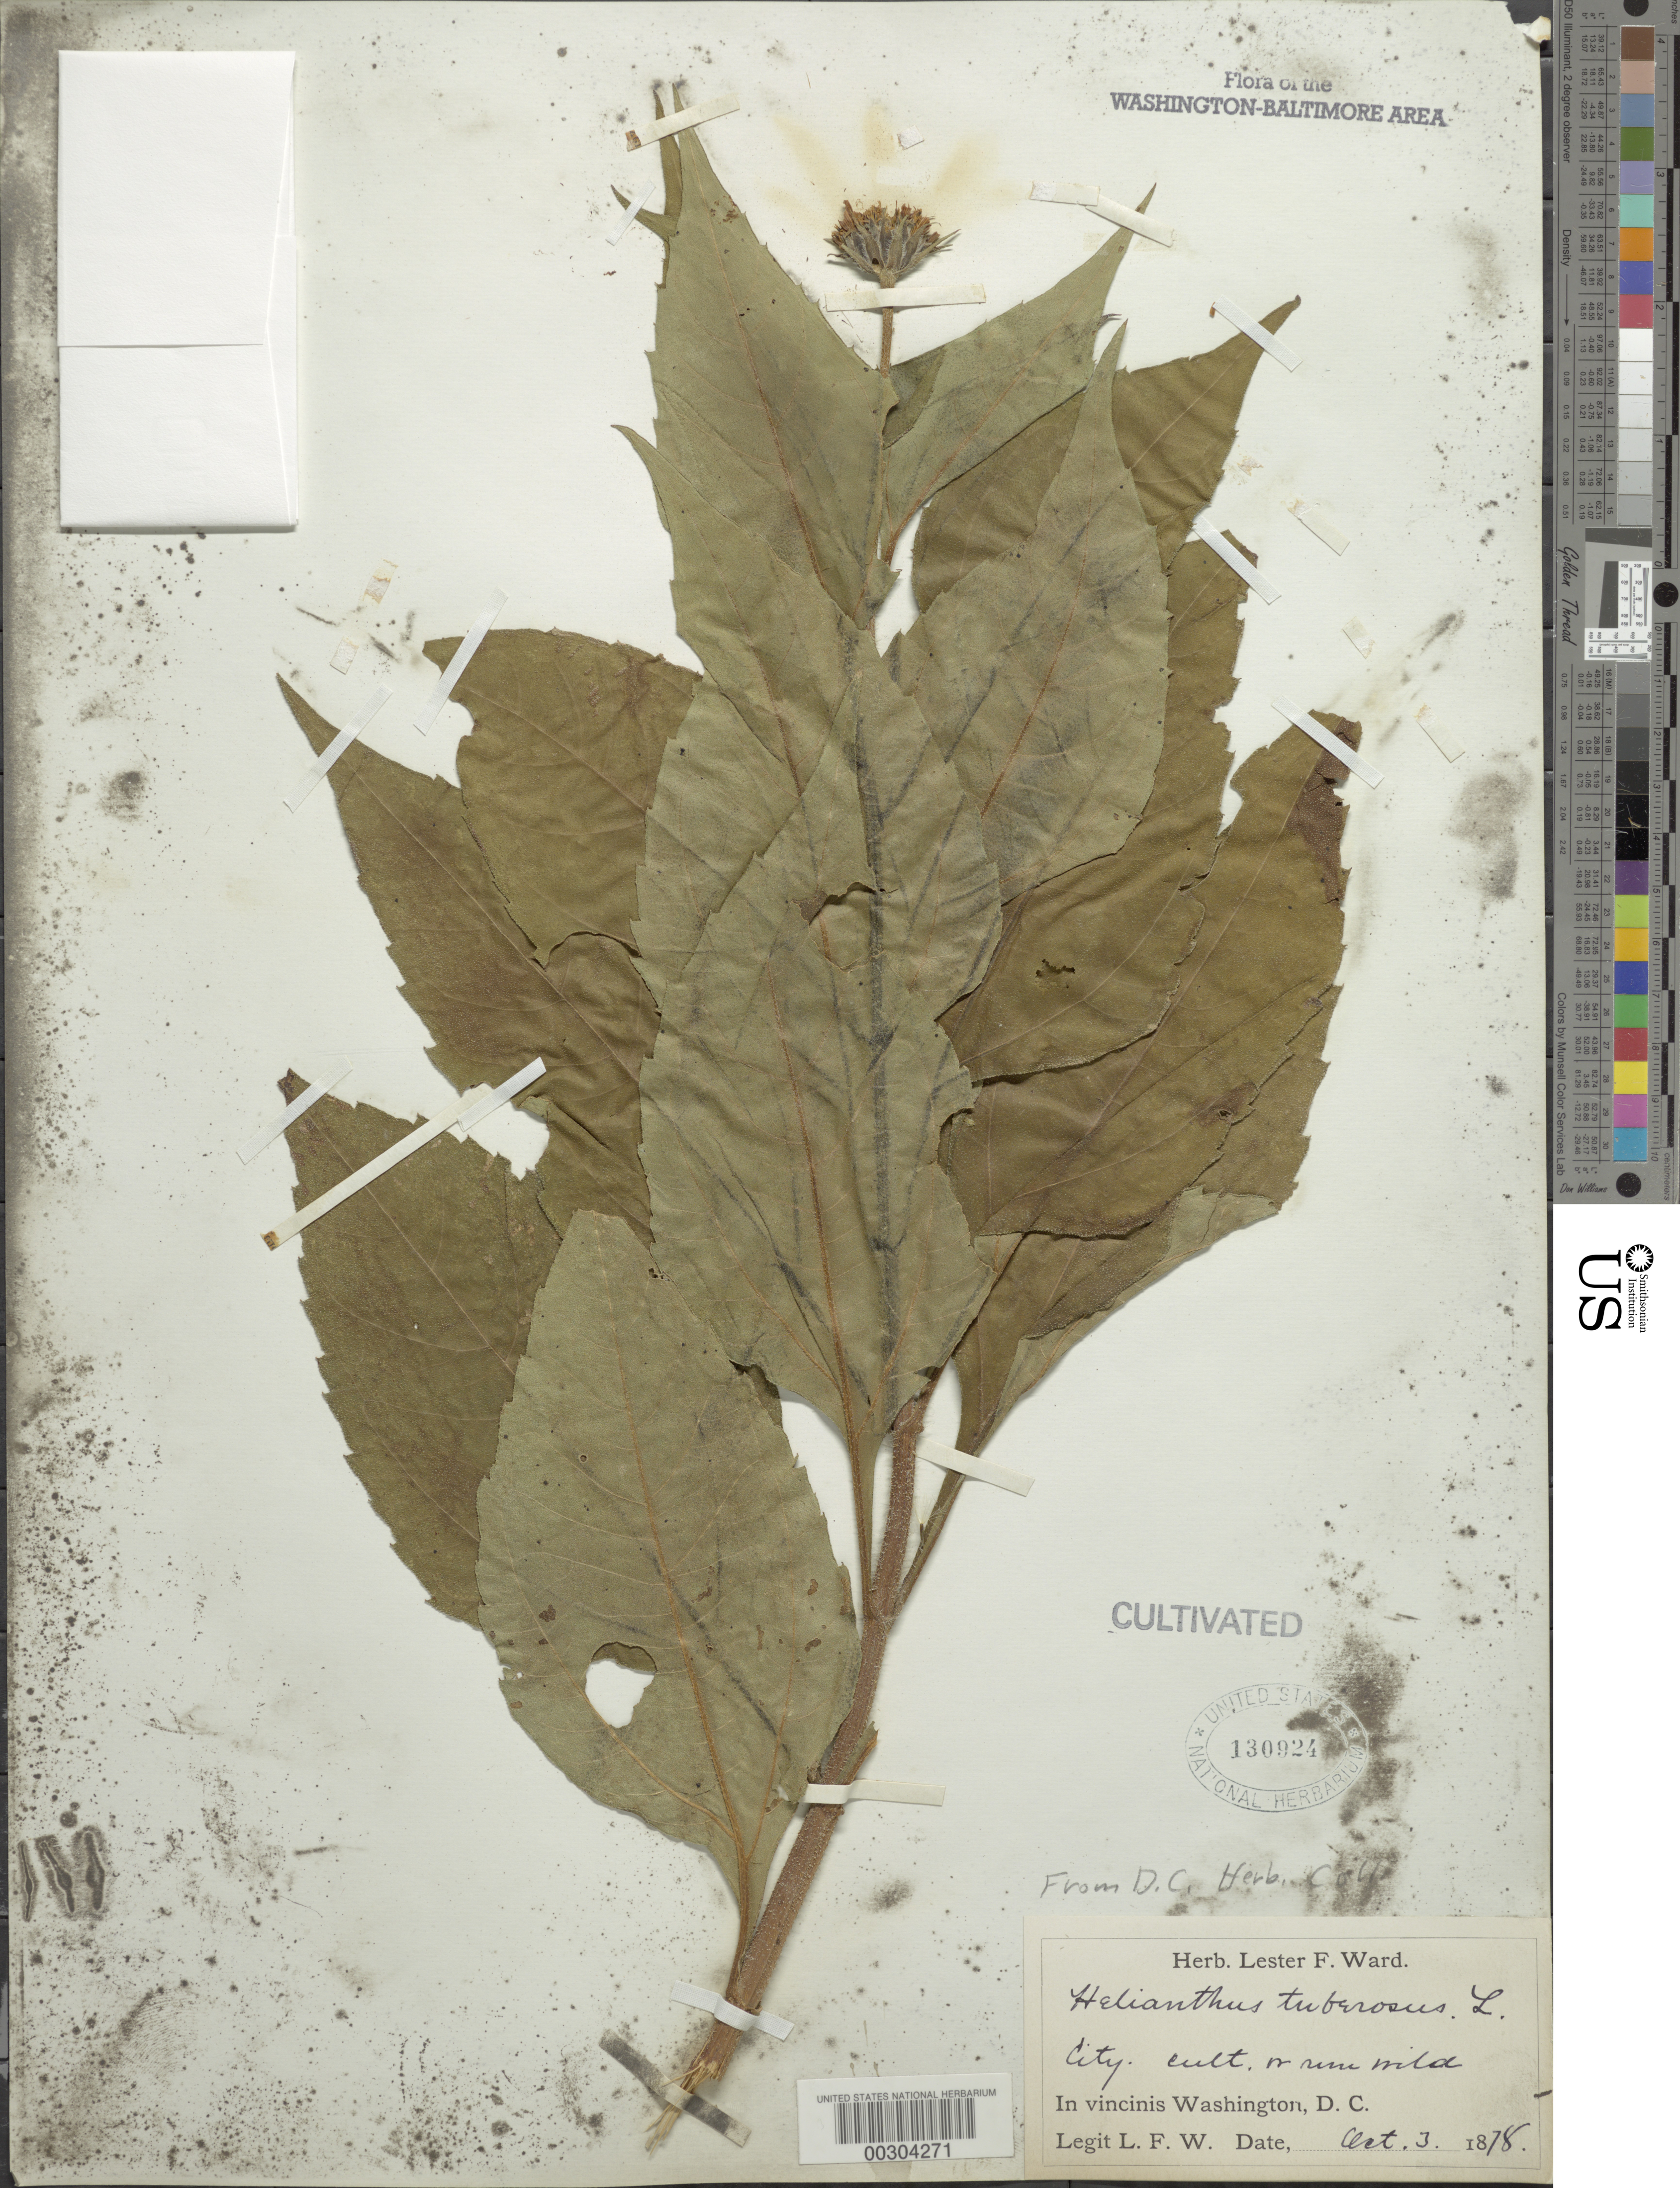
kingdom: Plantae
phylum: Tracheophyta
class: Magnoliopsida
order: Asterales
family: Asteraceae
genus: Helianthus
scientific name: Helianthus tuberosus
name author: L.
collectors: L. F. Ward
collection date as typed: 03 Oct 1878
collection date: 1878-10-03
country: United States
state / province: District of Columbia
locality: Washington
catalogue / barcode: US 130924